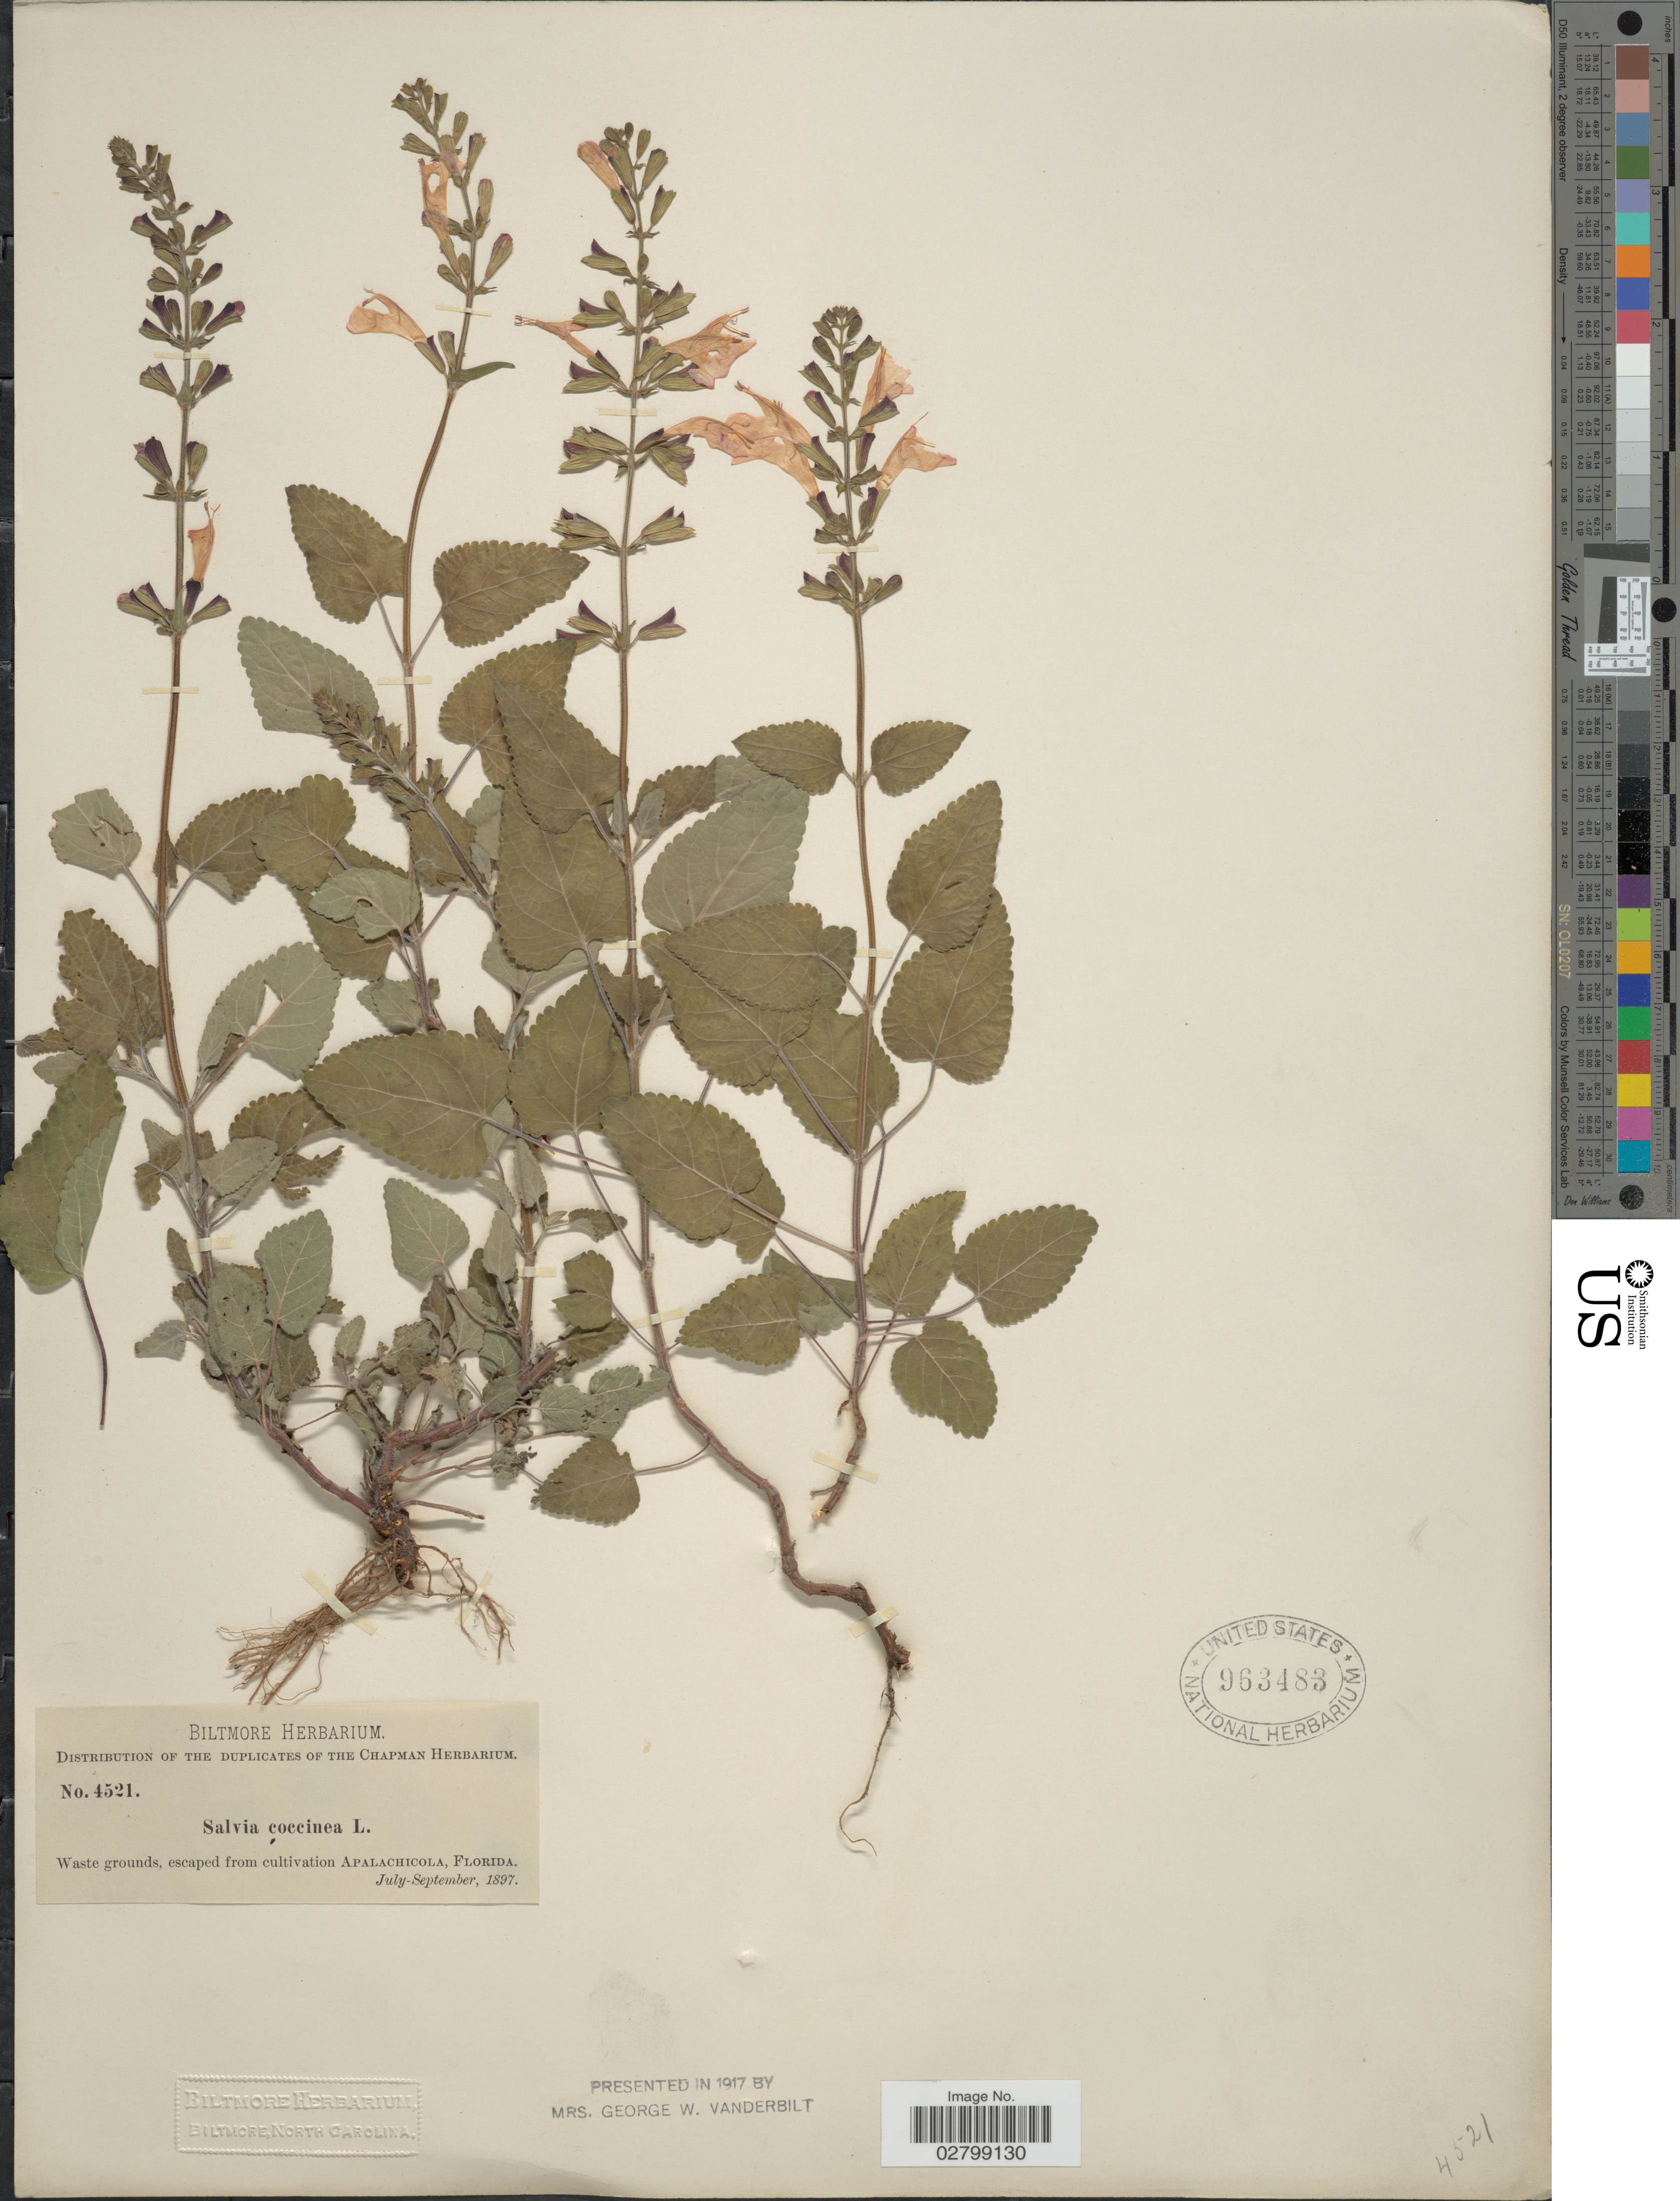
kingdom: Plantae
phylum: Tracheophyta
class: Magnoliopsida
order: Lamiales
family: Lamiaceae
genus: Salvia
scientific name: Salvia coccinea 'Naples Lavender'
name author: L. f. ex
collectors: ex herb. Biltmore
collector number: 4521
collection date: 1897-07/1897-09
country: United States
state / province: Florida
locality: Apalachicola.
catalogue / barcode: US 963483